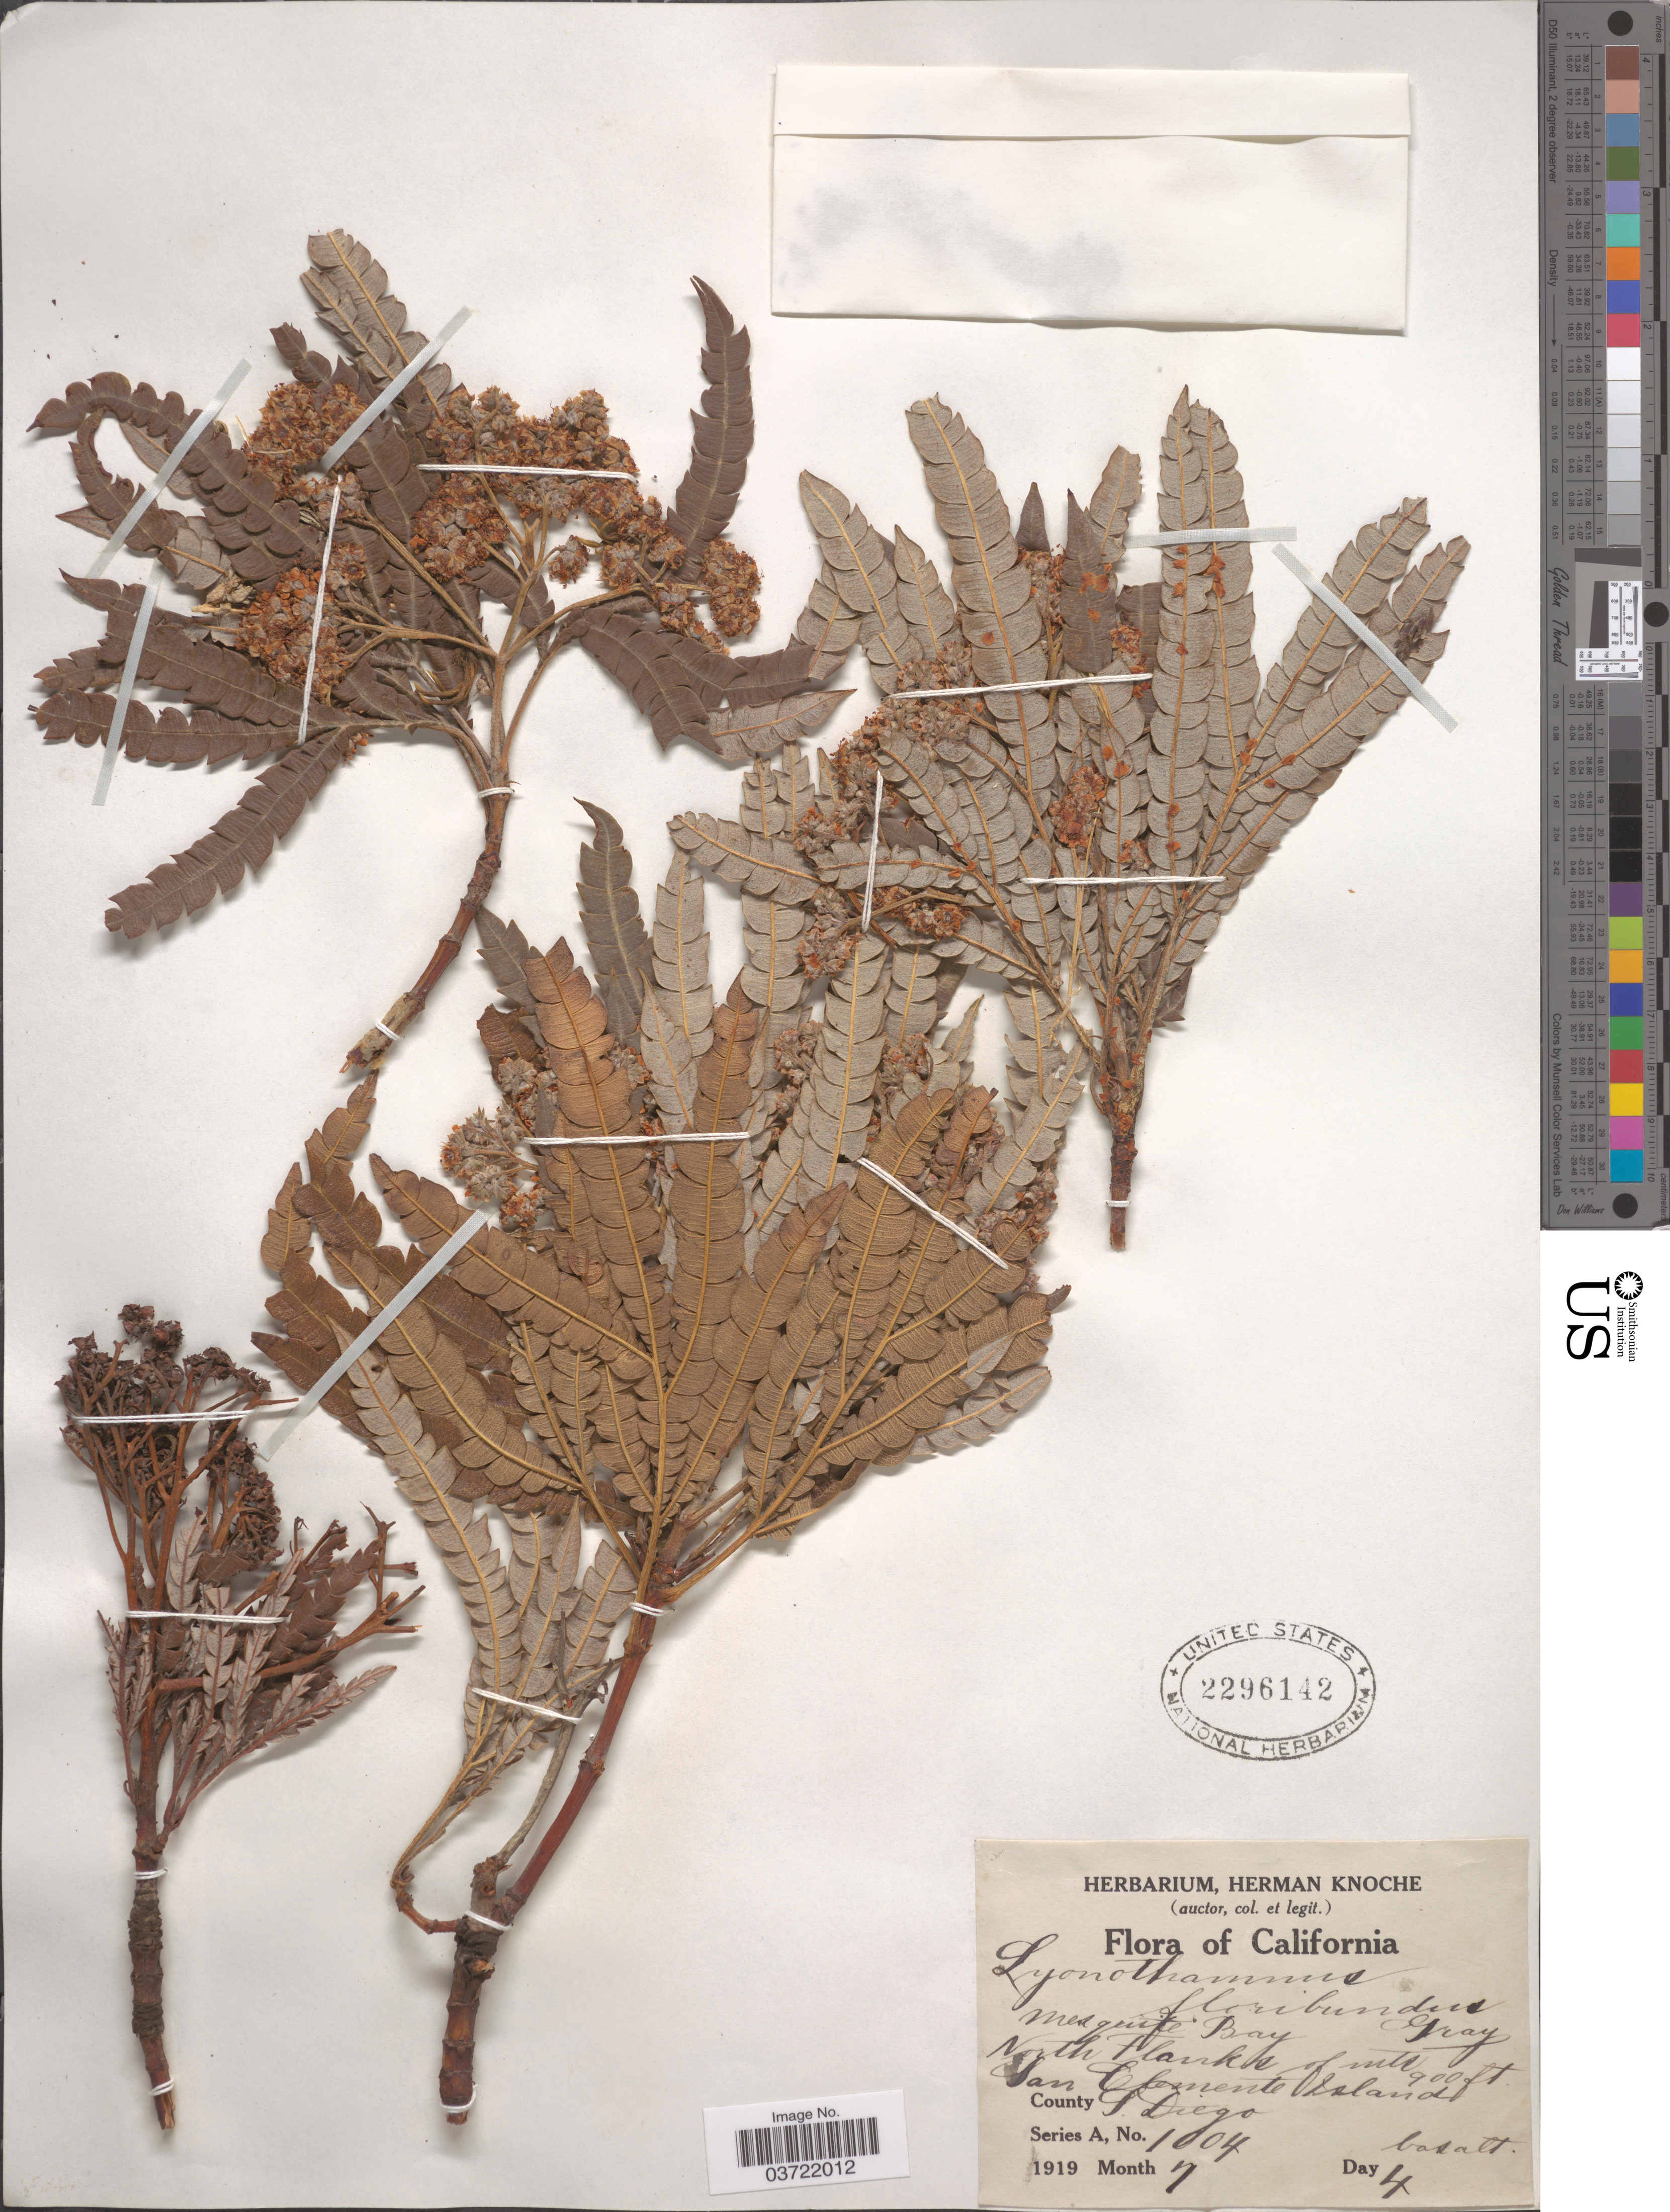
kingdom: Plantae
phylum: Tracheophyta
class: Magnoliopsida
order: Rosales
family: Rosaceae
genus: Lyonothamnus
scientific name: Lyonothamnus floribundus var. aspleniifolius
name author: (Greene) Brandegee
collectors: H. Knoche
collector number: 1004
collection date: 1919-07-04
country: United States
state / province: California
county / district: San Diego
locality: Mosquito Bay. North Flanks of mts. San Clemente Island. County S. Diego.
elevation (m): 274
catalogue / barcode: US 2296142